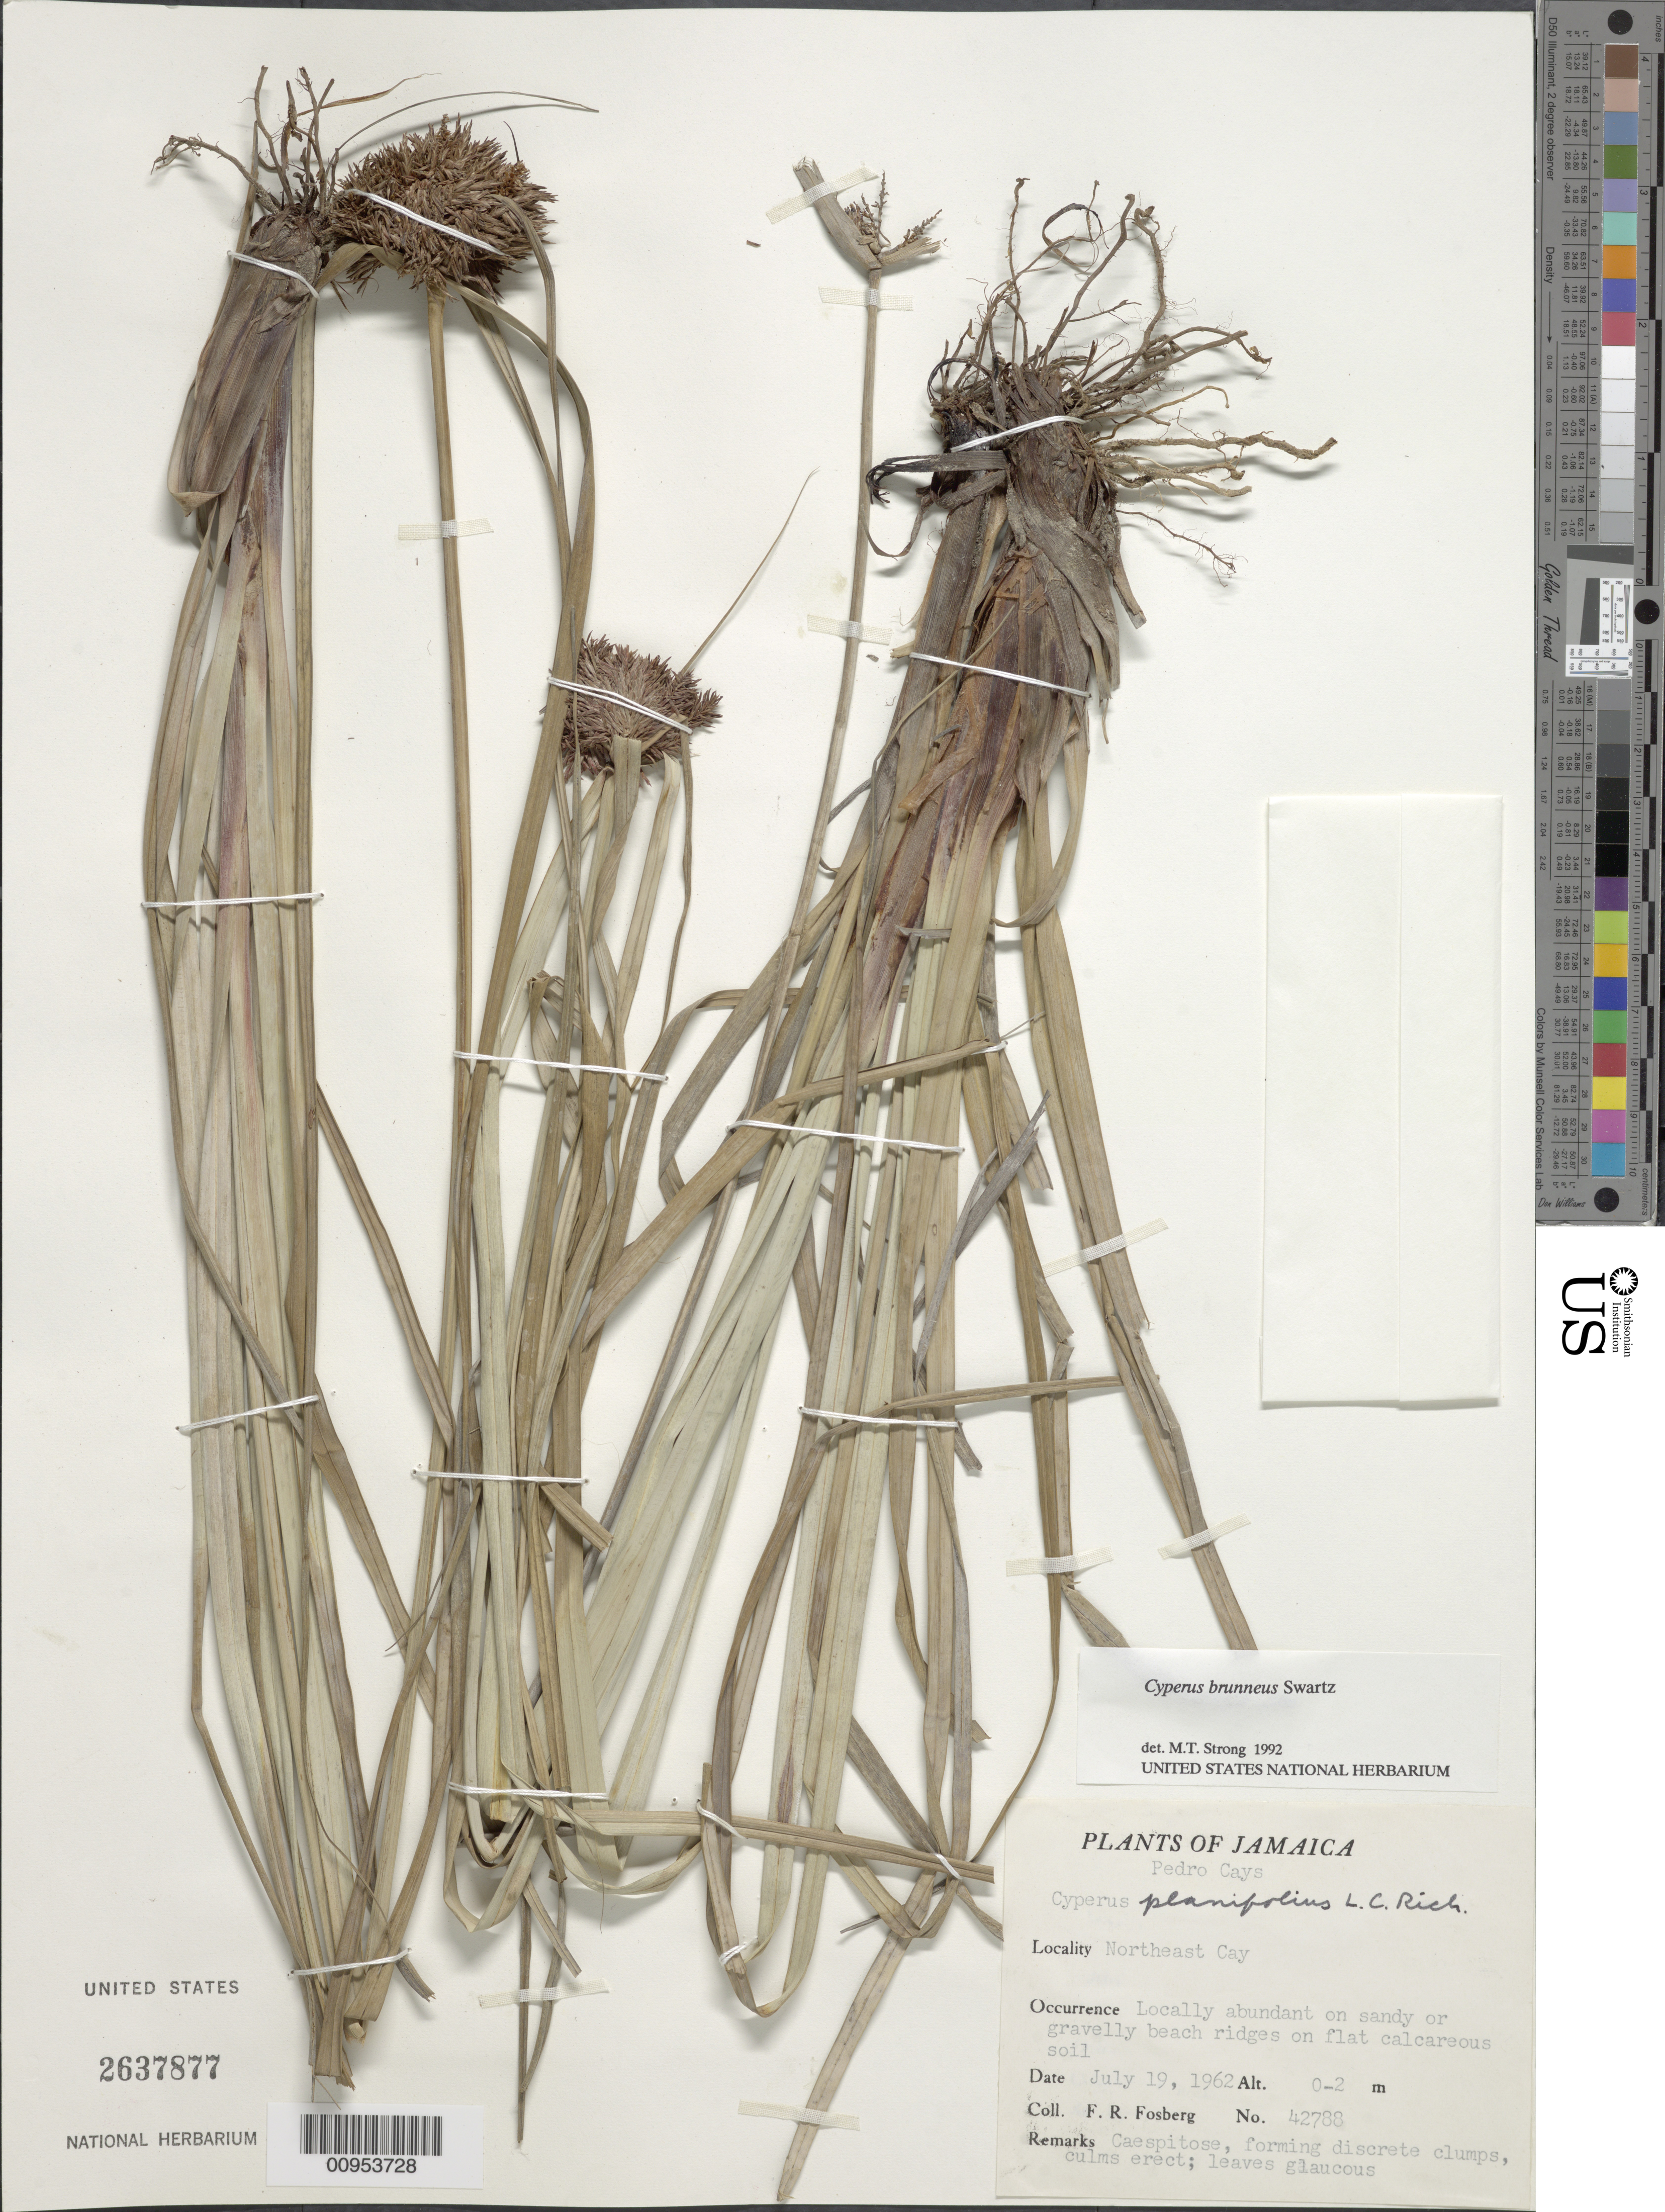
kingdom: Plantae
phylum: Tracheophyta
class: Liliopsida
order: Poales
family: Cyperaceae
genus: Cyperus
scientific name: Cyperus brunneus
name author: Sw.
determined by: Strong, M. T., (US), Smithsonian Institution - National Museum of Natural History (UNITED STATES)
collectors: F. R. Fosberg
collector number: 42788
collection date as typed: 19 Jul 1962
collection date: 1962-07-19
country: Jamaica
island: Jamaica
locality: Northeast Cay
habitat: On sandy or gravelly beach ridges on flat calcareous soil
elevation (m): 0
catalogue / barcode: US 2637877